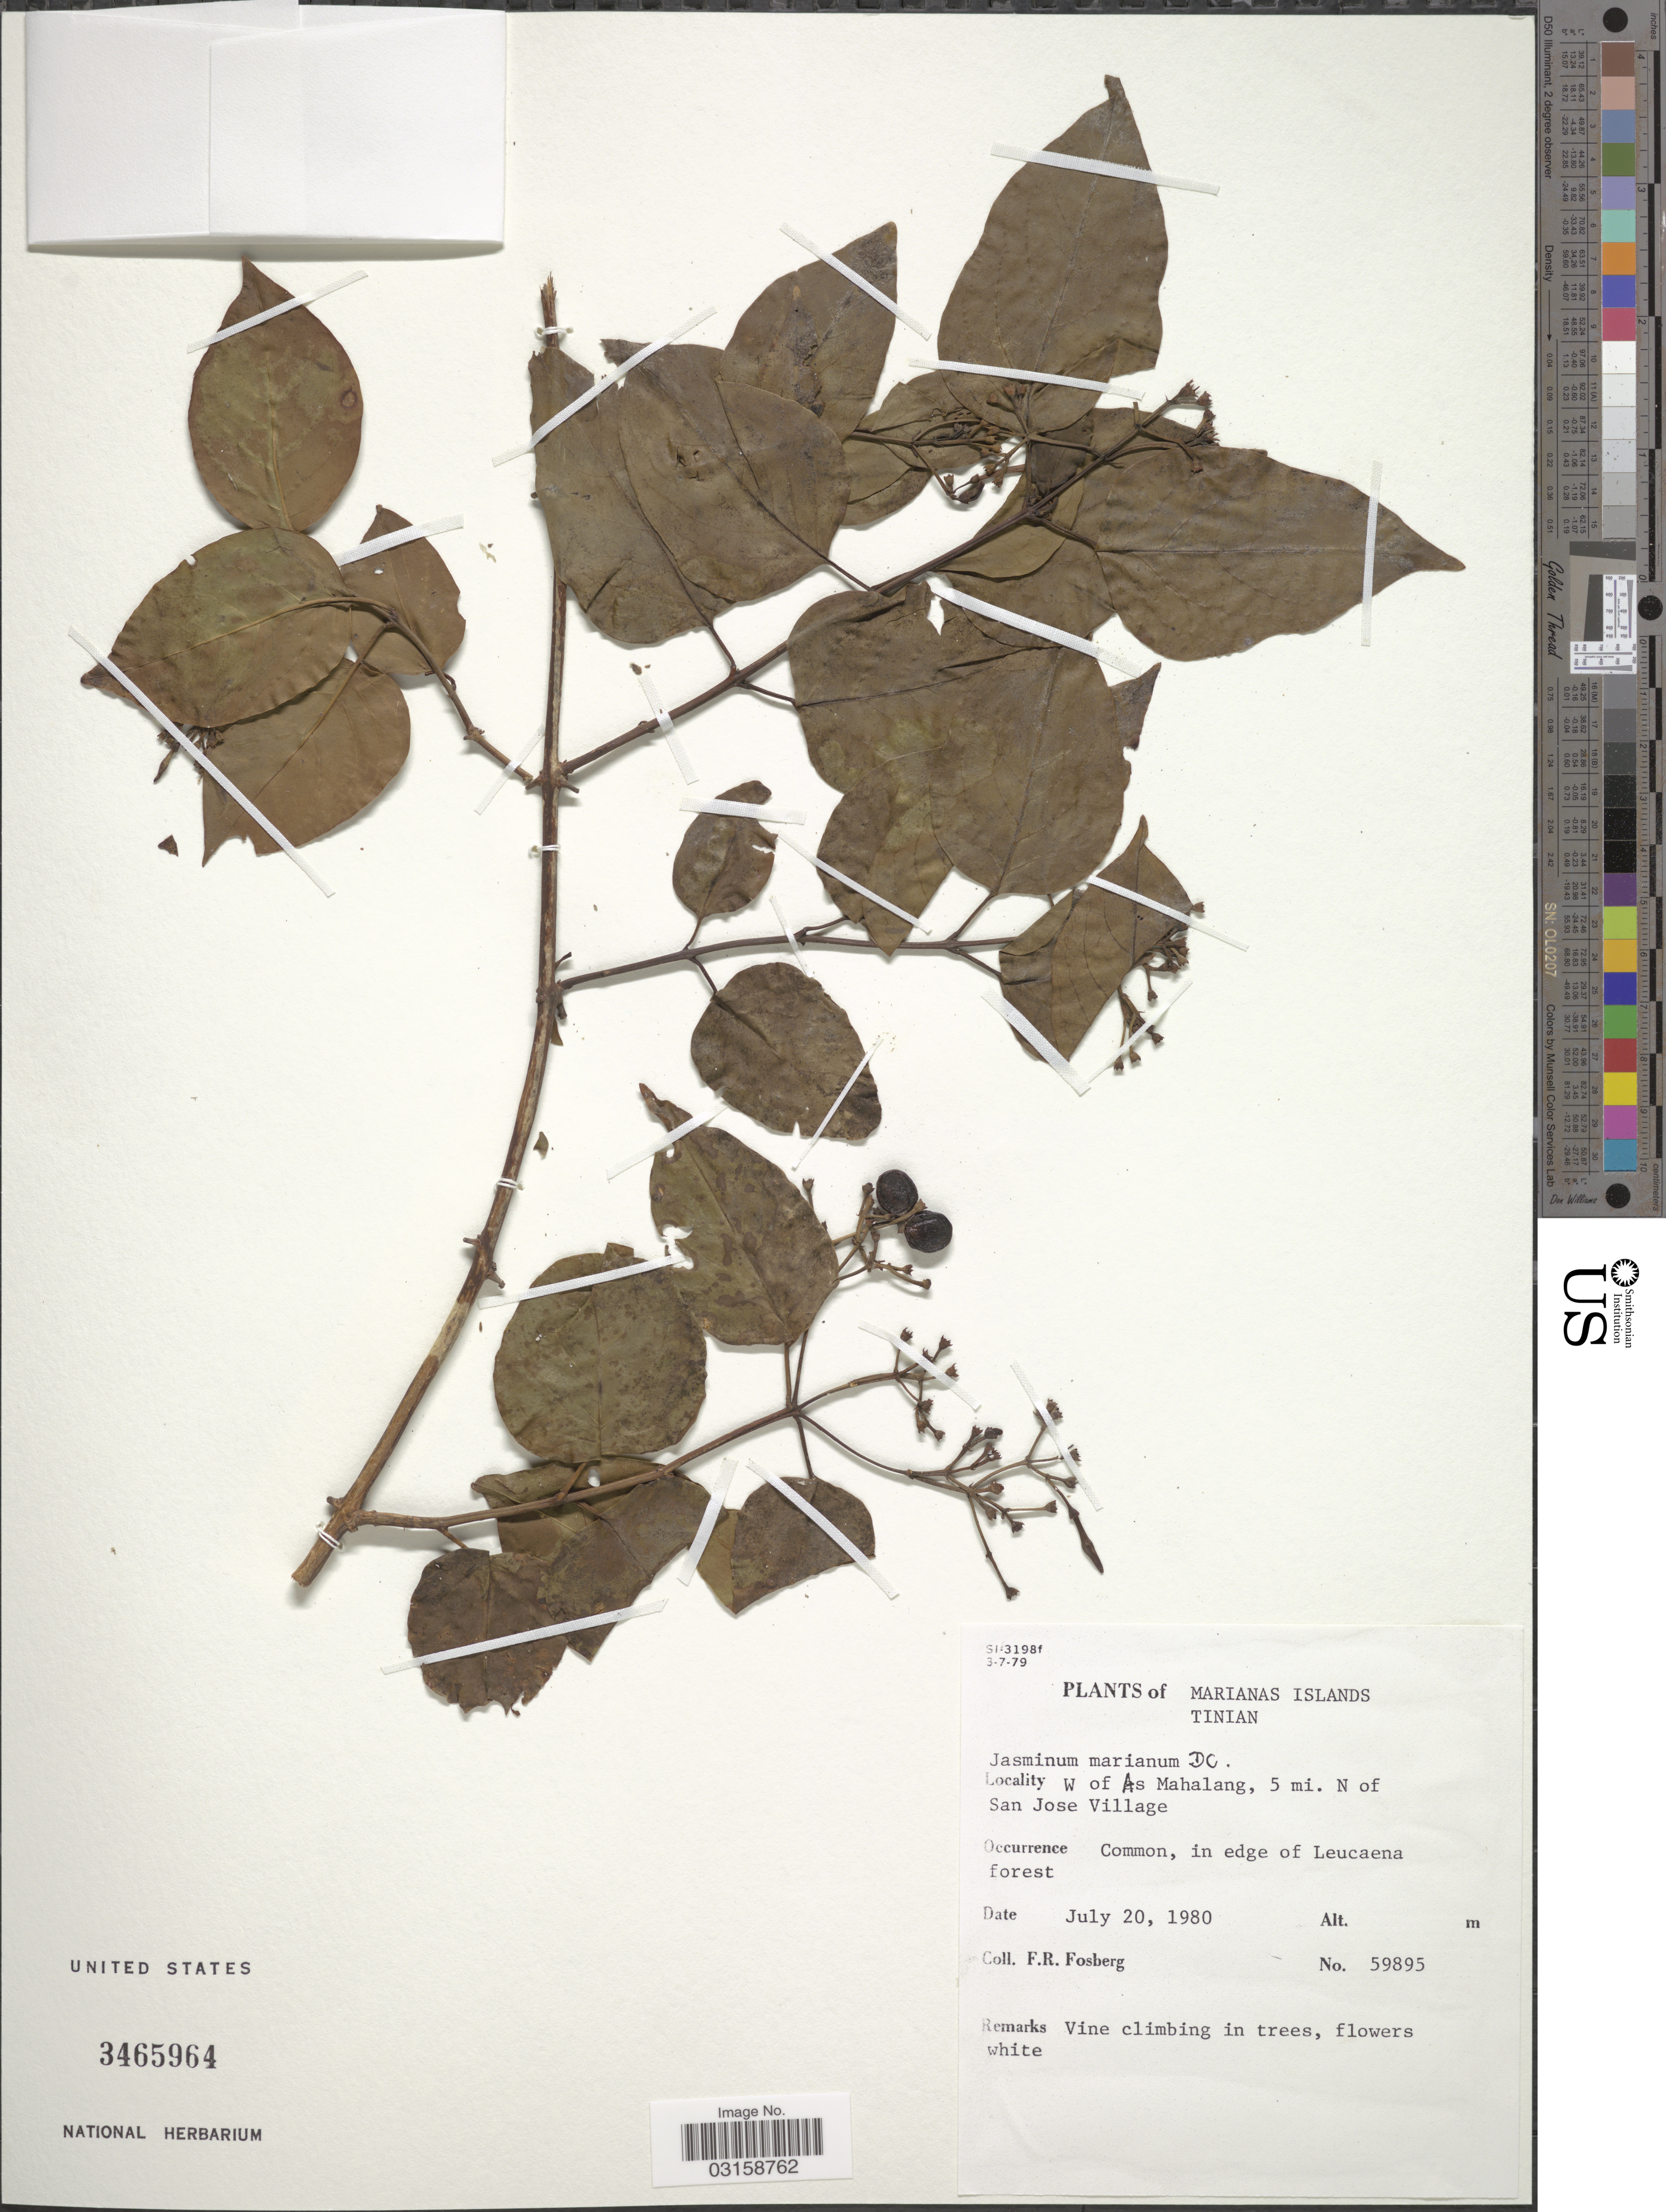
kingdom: Plantae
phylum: Tracheophyta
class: Magnoliopsida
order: Lamiales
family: Oleaceae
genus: Jasminum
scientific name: Jasminum marianum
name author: DC.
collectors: F. R. Fosberg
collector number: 59895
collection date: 1980-07-20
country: Northern Mariana Islands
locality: Marianas Islands. Tinian. W of As Mahalang, 5 mi. N of San Jose Village.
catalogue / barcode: US 3465964